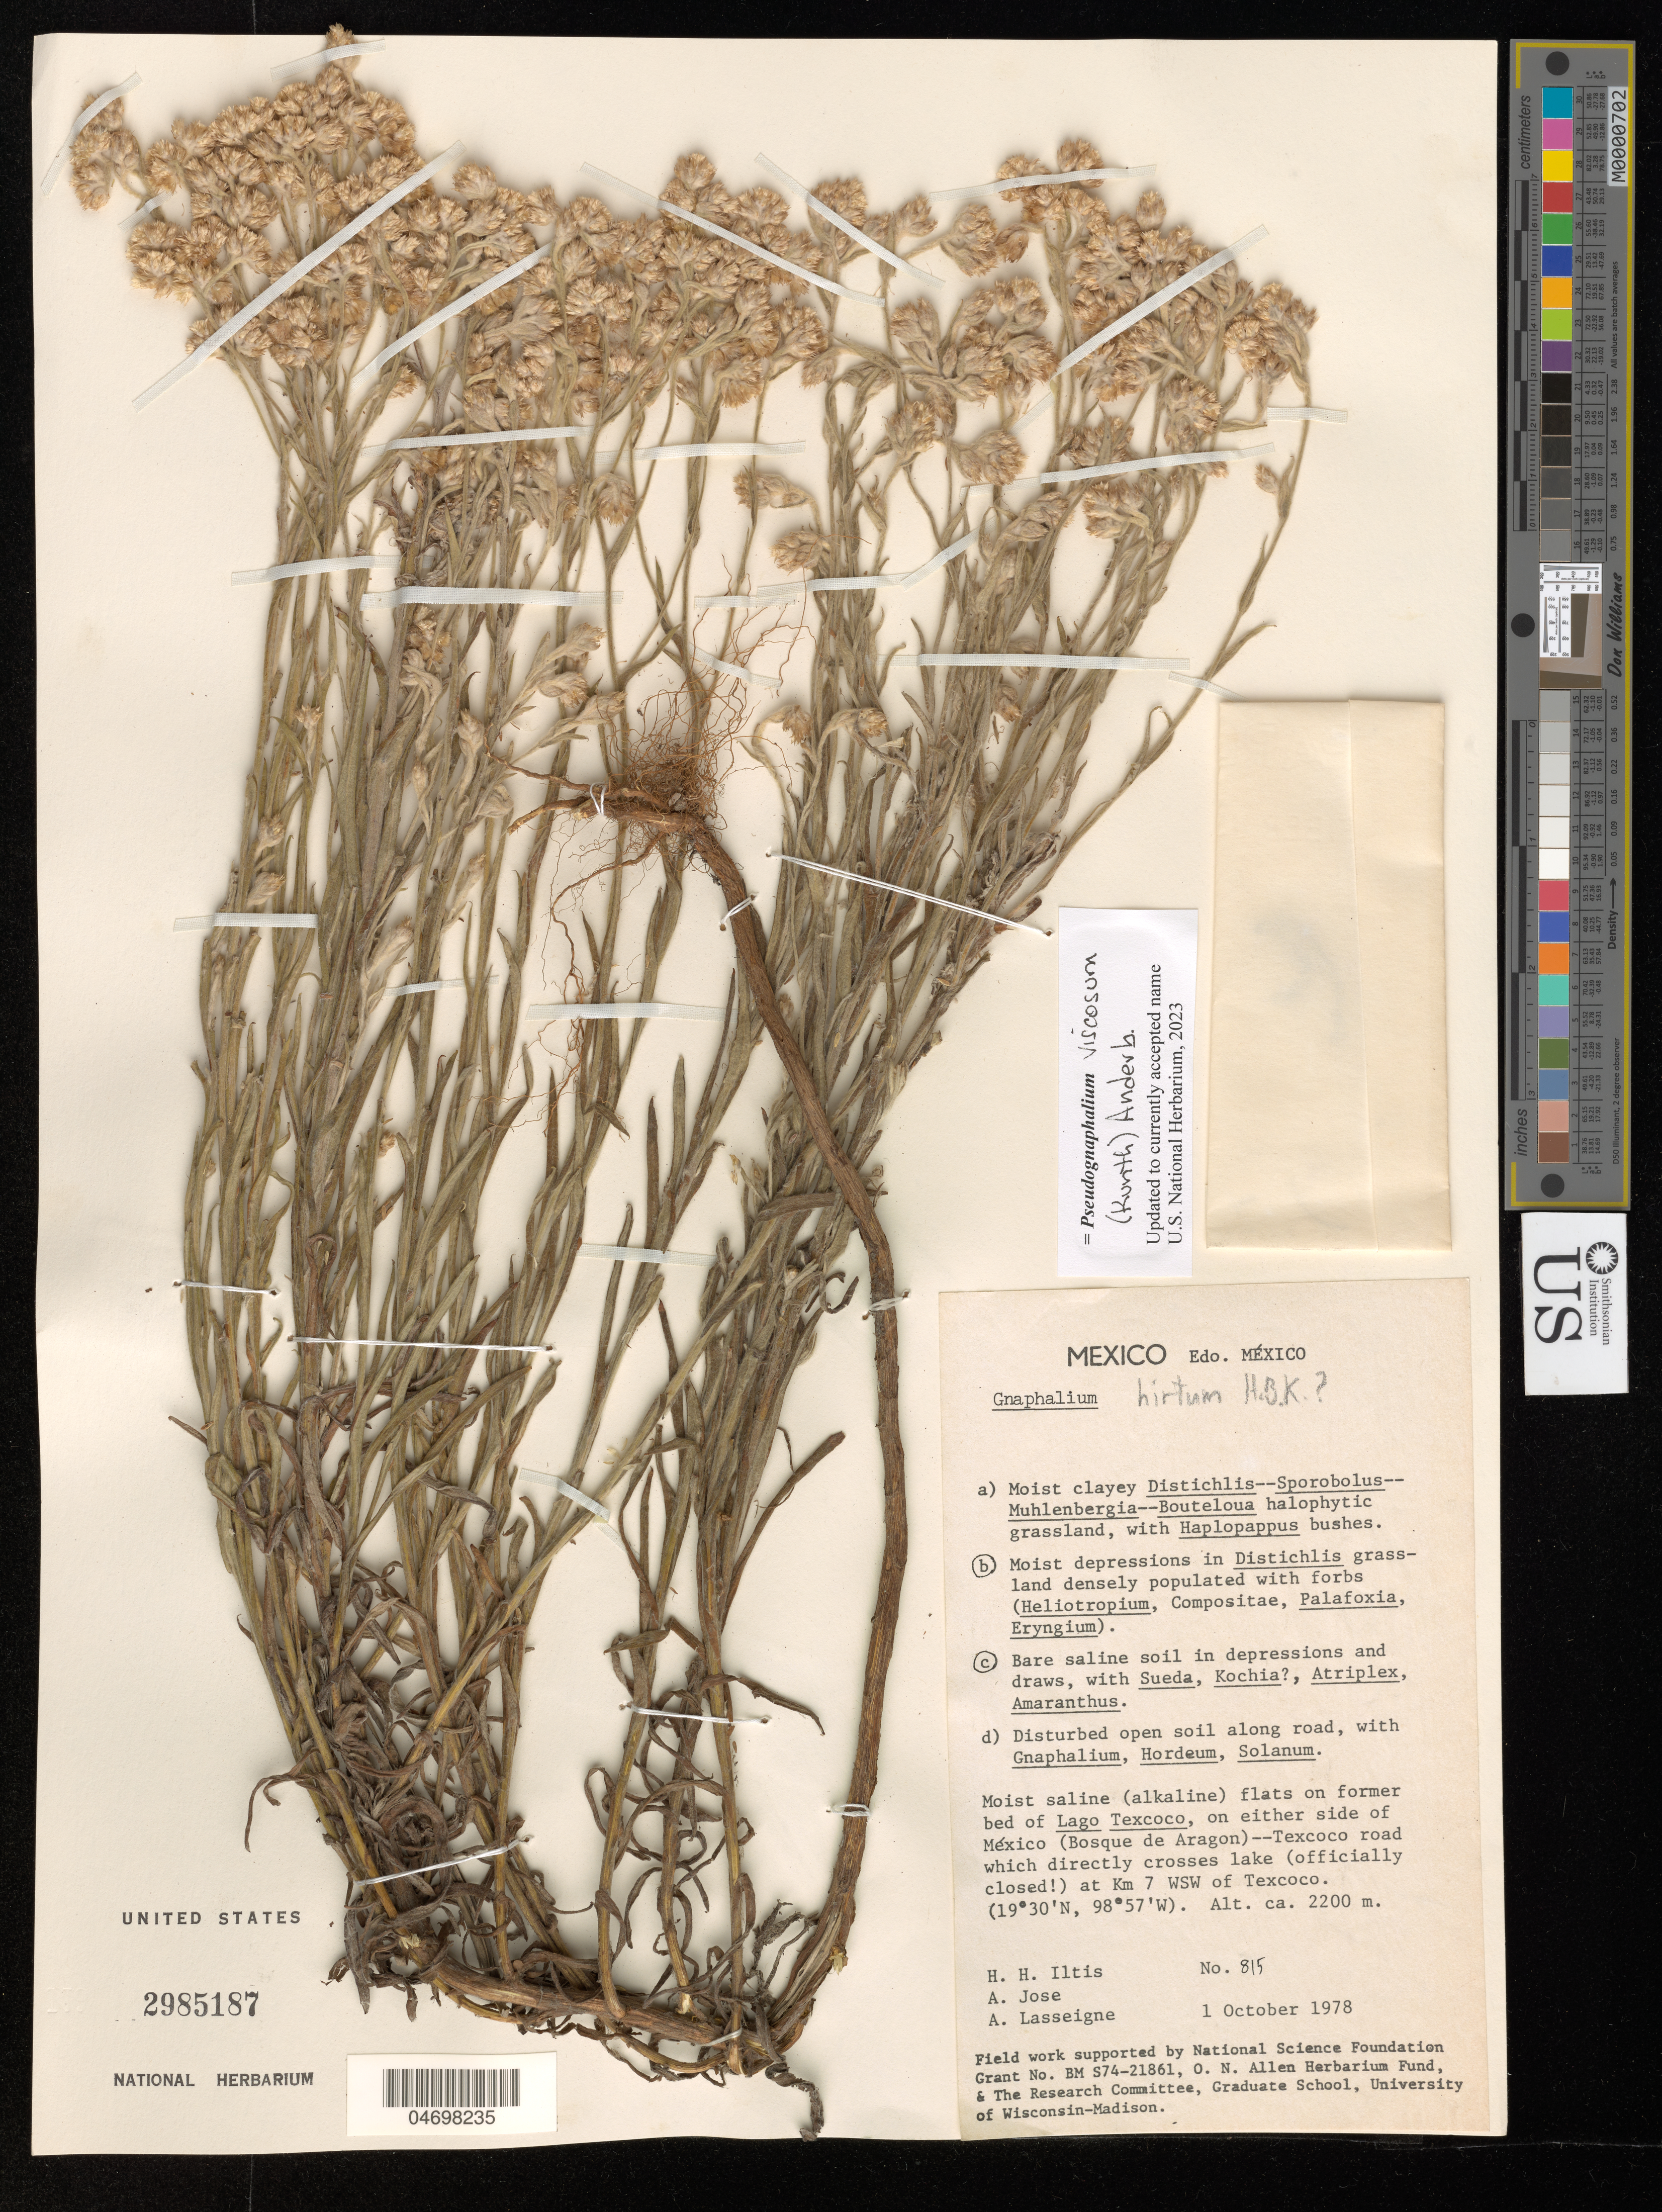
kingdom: Plantae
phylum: Tracheophyta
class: Magnoliopsida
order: Asterales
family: Asteraceae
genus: Pseudognaphalium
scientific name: Pseudognaphalium viscosum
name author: (Kunth) Anderb.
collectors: H. H. Iltis, A. Jose & A. Lasseigne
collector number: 815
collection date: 1978-10-01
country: Mexico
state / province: México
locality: Flats on former bed of Lago Texcoco, on either side of Mexico (Bosque de Aragon), Texcoc road which directly crosses lake (officially closed) at Km 7 WSW of Texcoco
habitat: Moist depression in grassland; bare saline soil in depressions and draws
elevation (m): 2200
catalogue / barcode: US 2985187